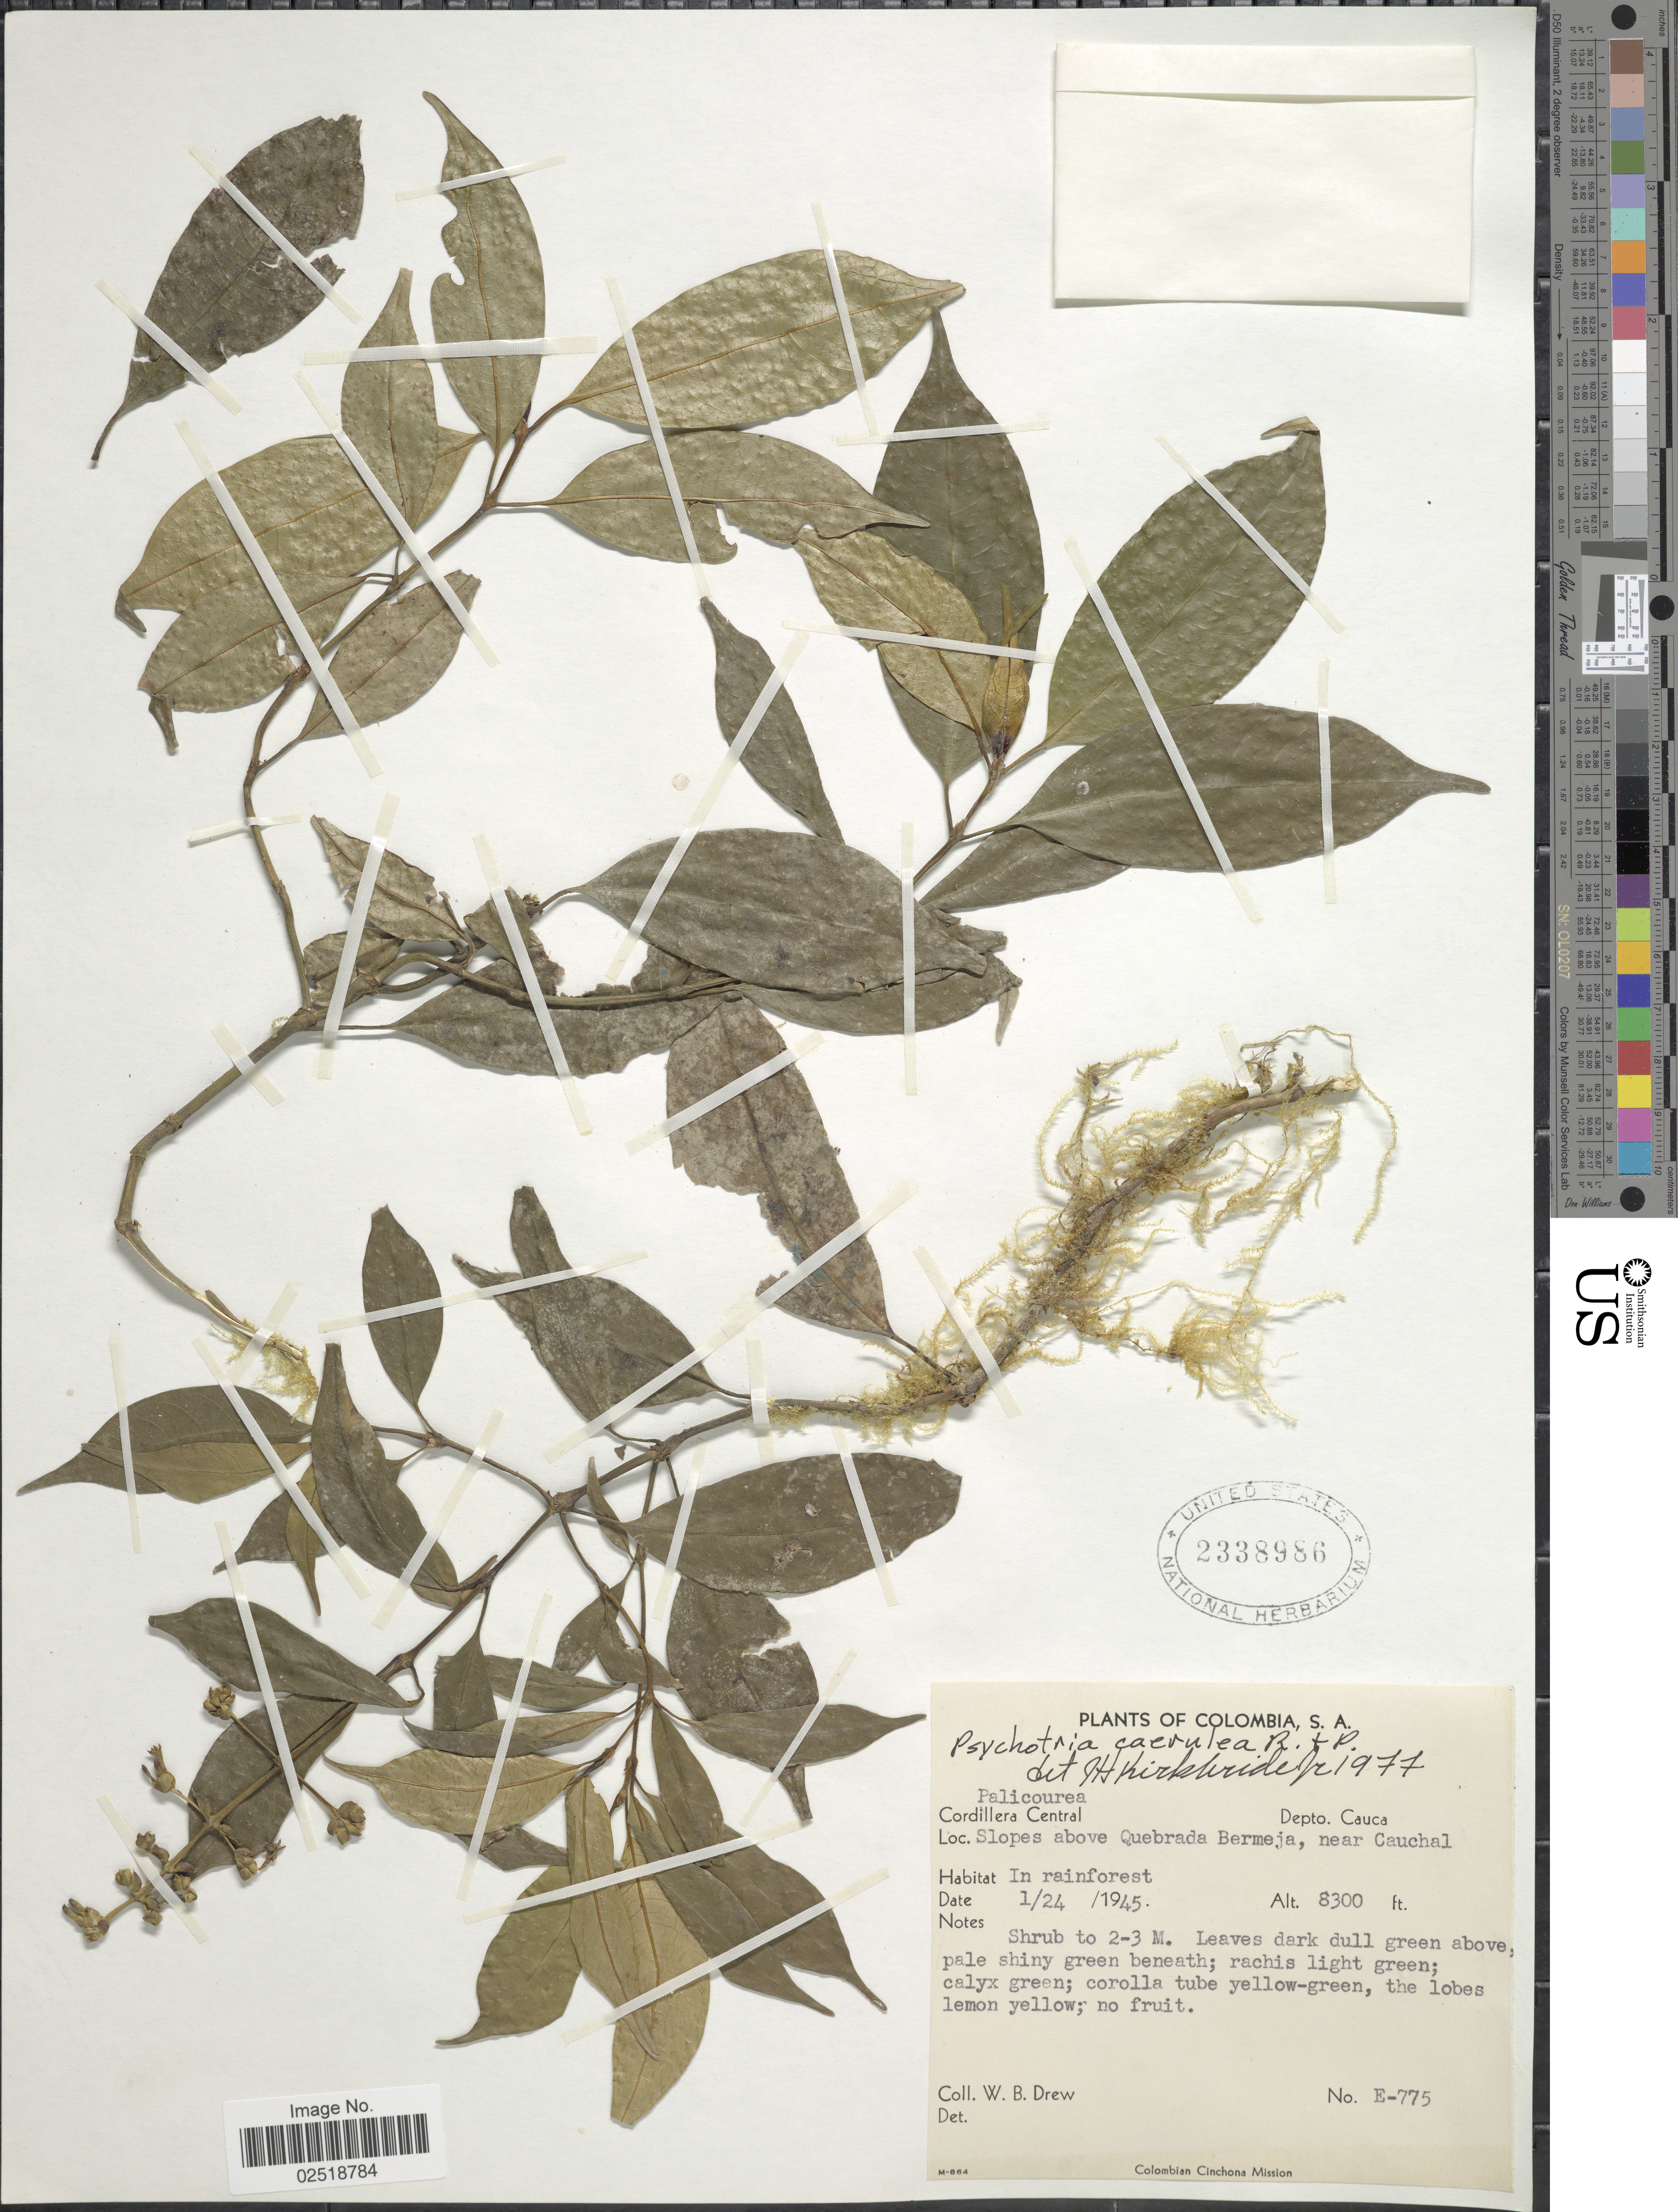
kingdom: Plantae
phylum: Tracheophyta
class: Magnoliopsida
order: Gentianales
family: Rubiaceae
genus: Psychotria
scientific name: Psychotria caerulea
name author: Ruiz & Pav.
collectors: W. B. Drew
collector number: E-775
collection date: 1945-01-24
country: Colombia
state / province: Cauca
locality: Cordillera Central, Depto. Cauca, Slopes above Quebrada Bermeja, near Cauchal, In rainforest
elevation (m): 2530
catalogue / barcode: US 2338986